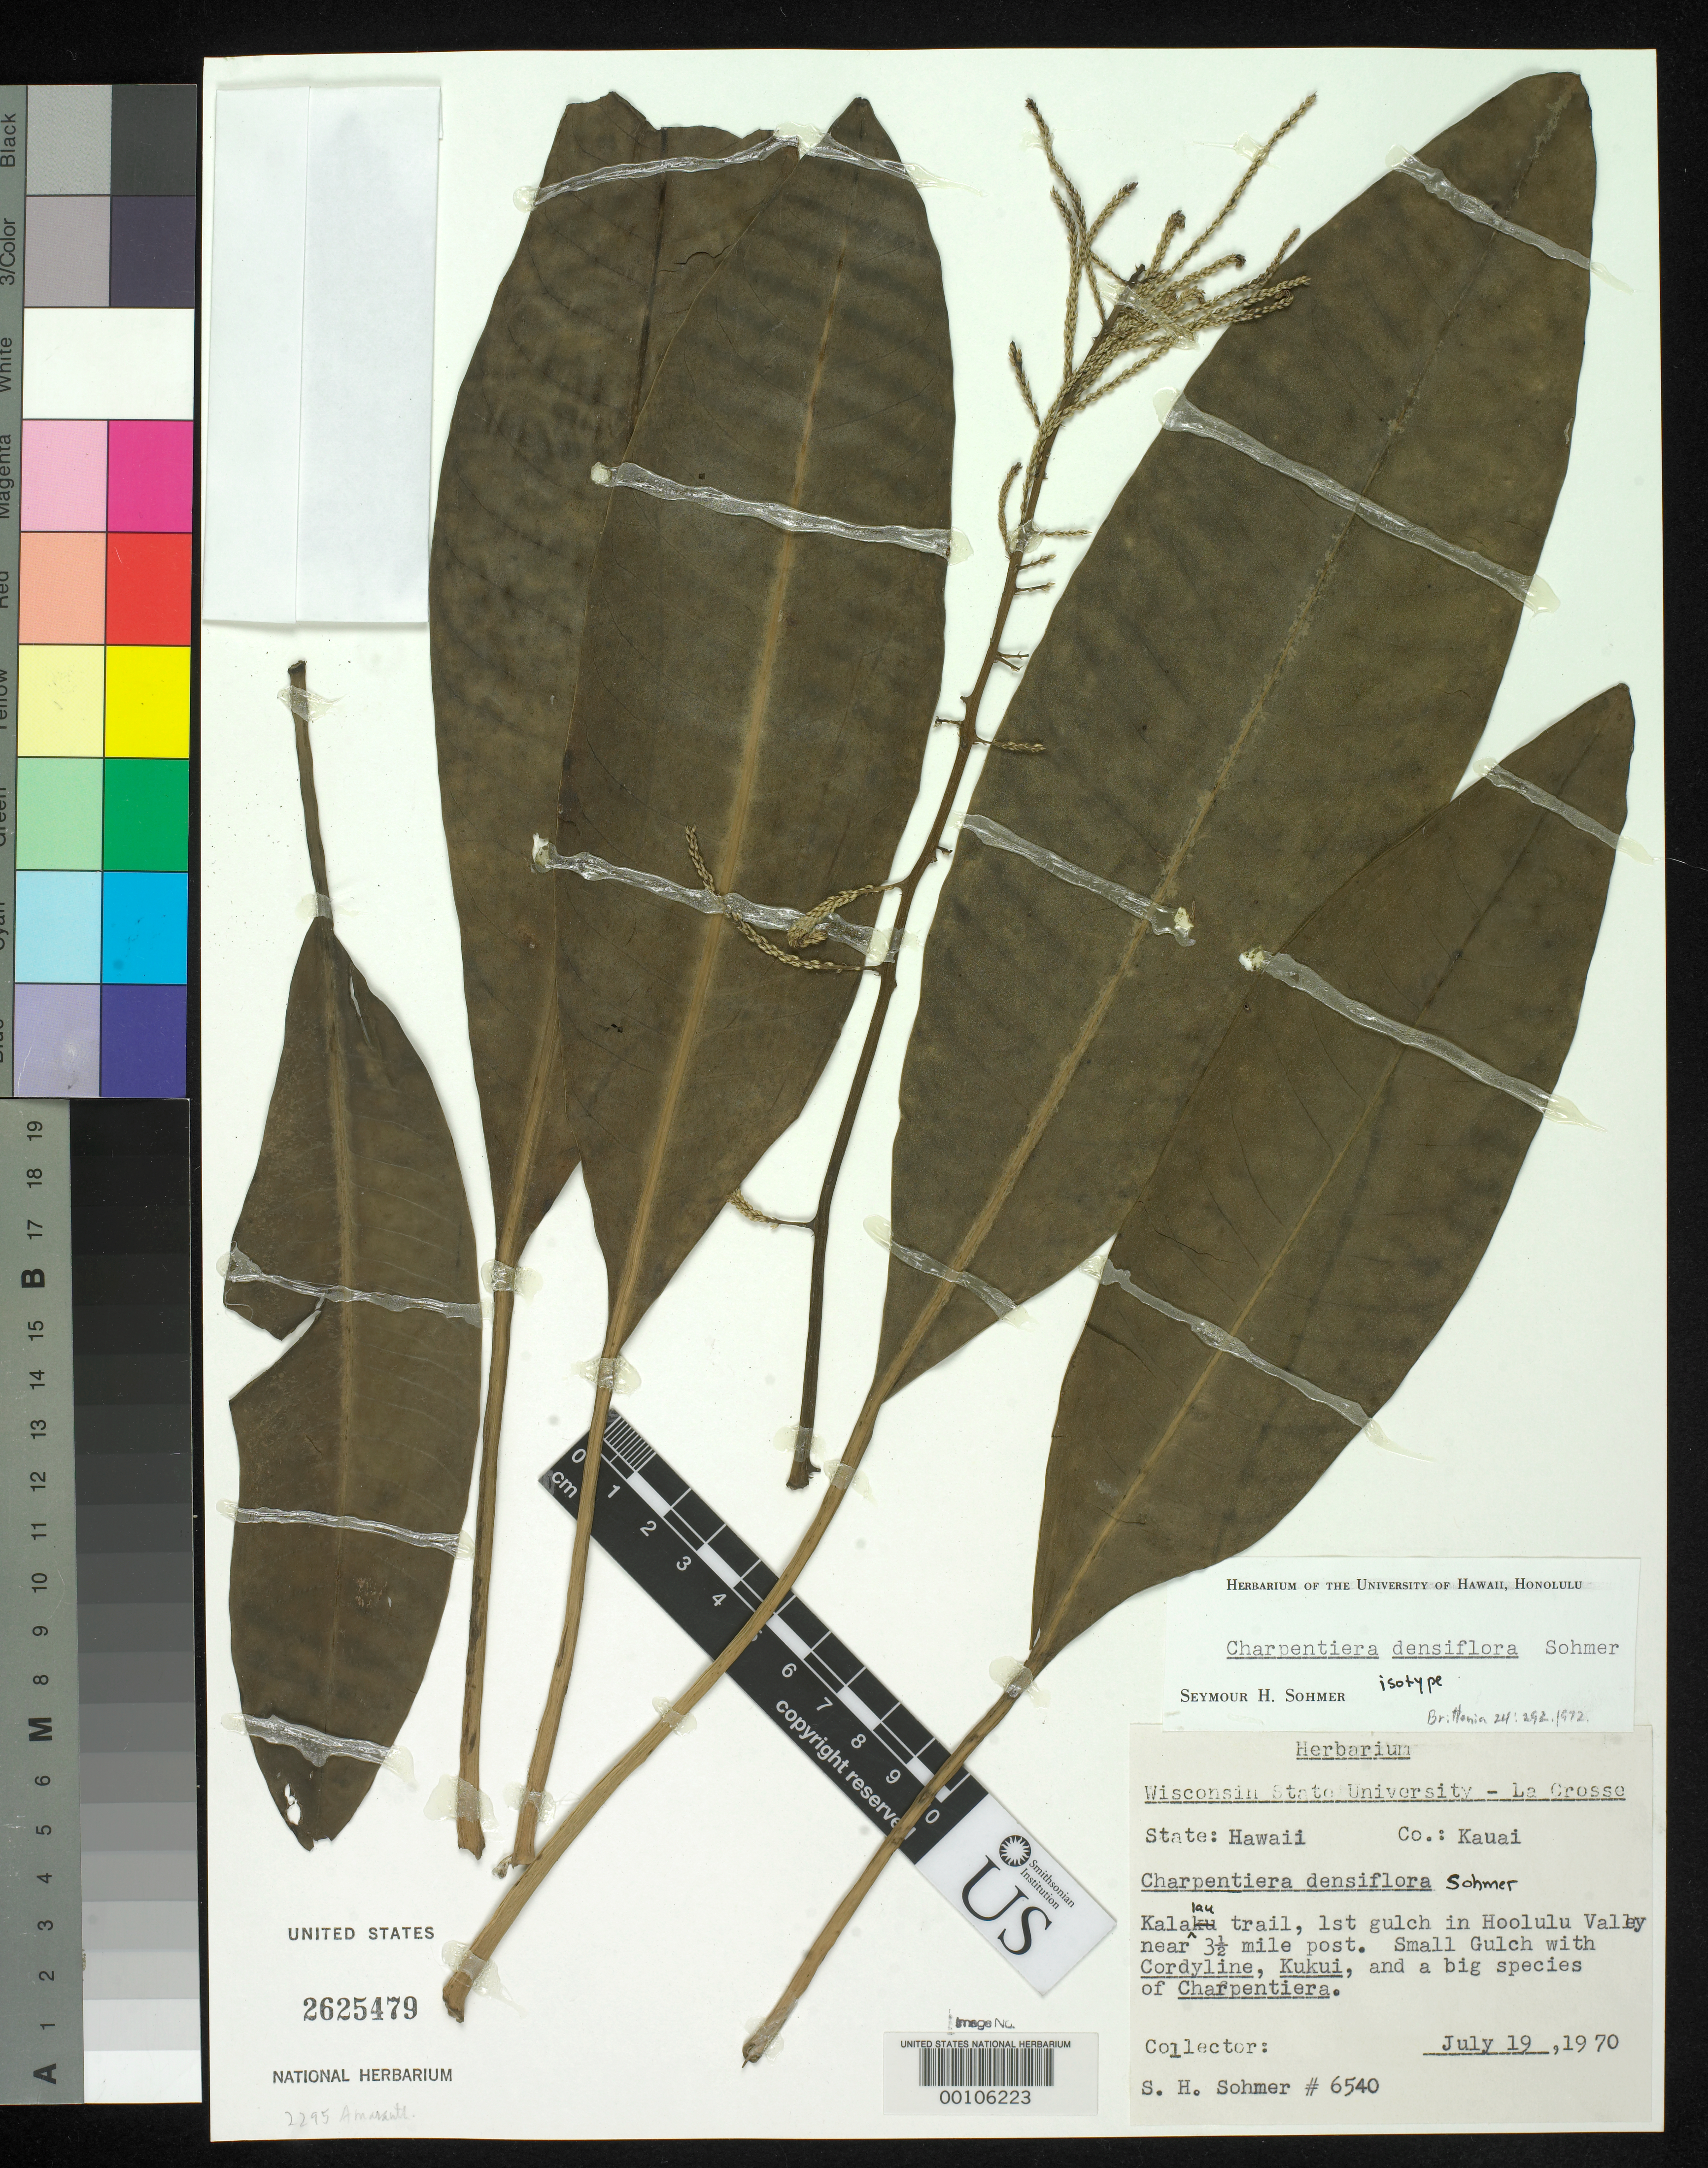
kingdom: Plantae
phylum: Tracheophyta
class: Magnoliopsida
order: Caryophyllales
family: Amaranthaceae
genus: Charpentiera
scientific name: Charpentiera densiflora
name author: Sohmer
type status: Isotype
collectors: S. H. Sohmer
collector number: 6540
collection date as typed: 19 Jul 1970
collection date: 1970-07-19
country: United States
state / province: Hawaii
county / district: Kauai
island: Kaua'i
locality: Hoolulu Valley, Kalalau trail, 3.5 mile post.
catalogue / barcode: US 2625479